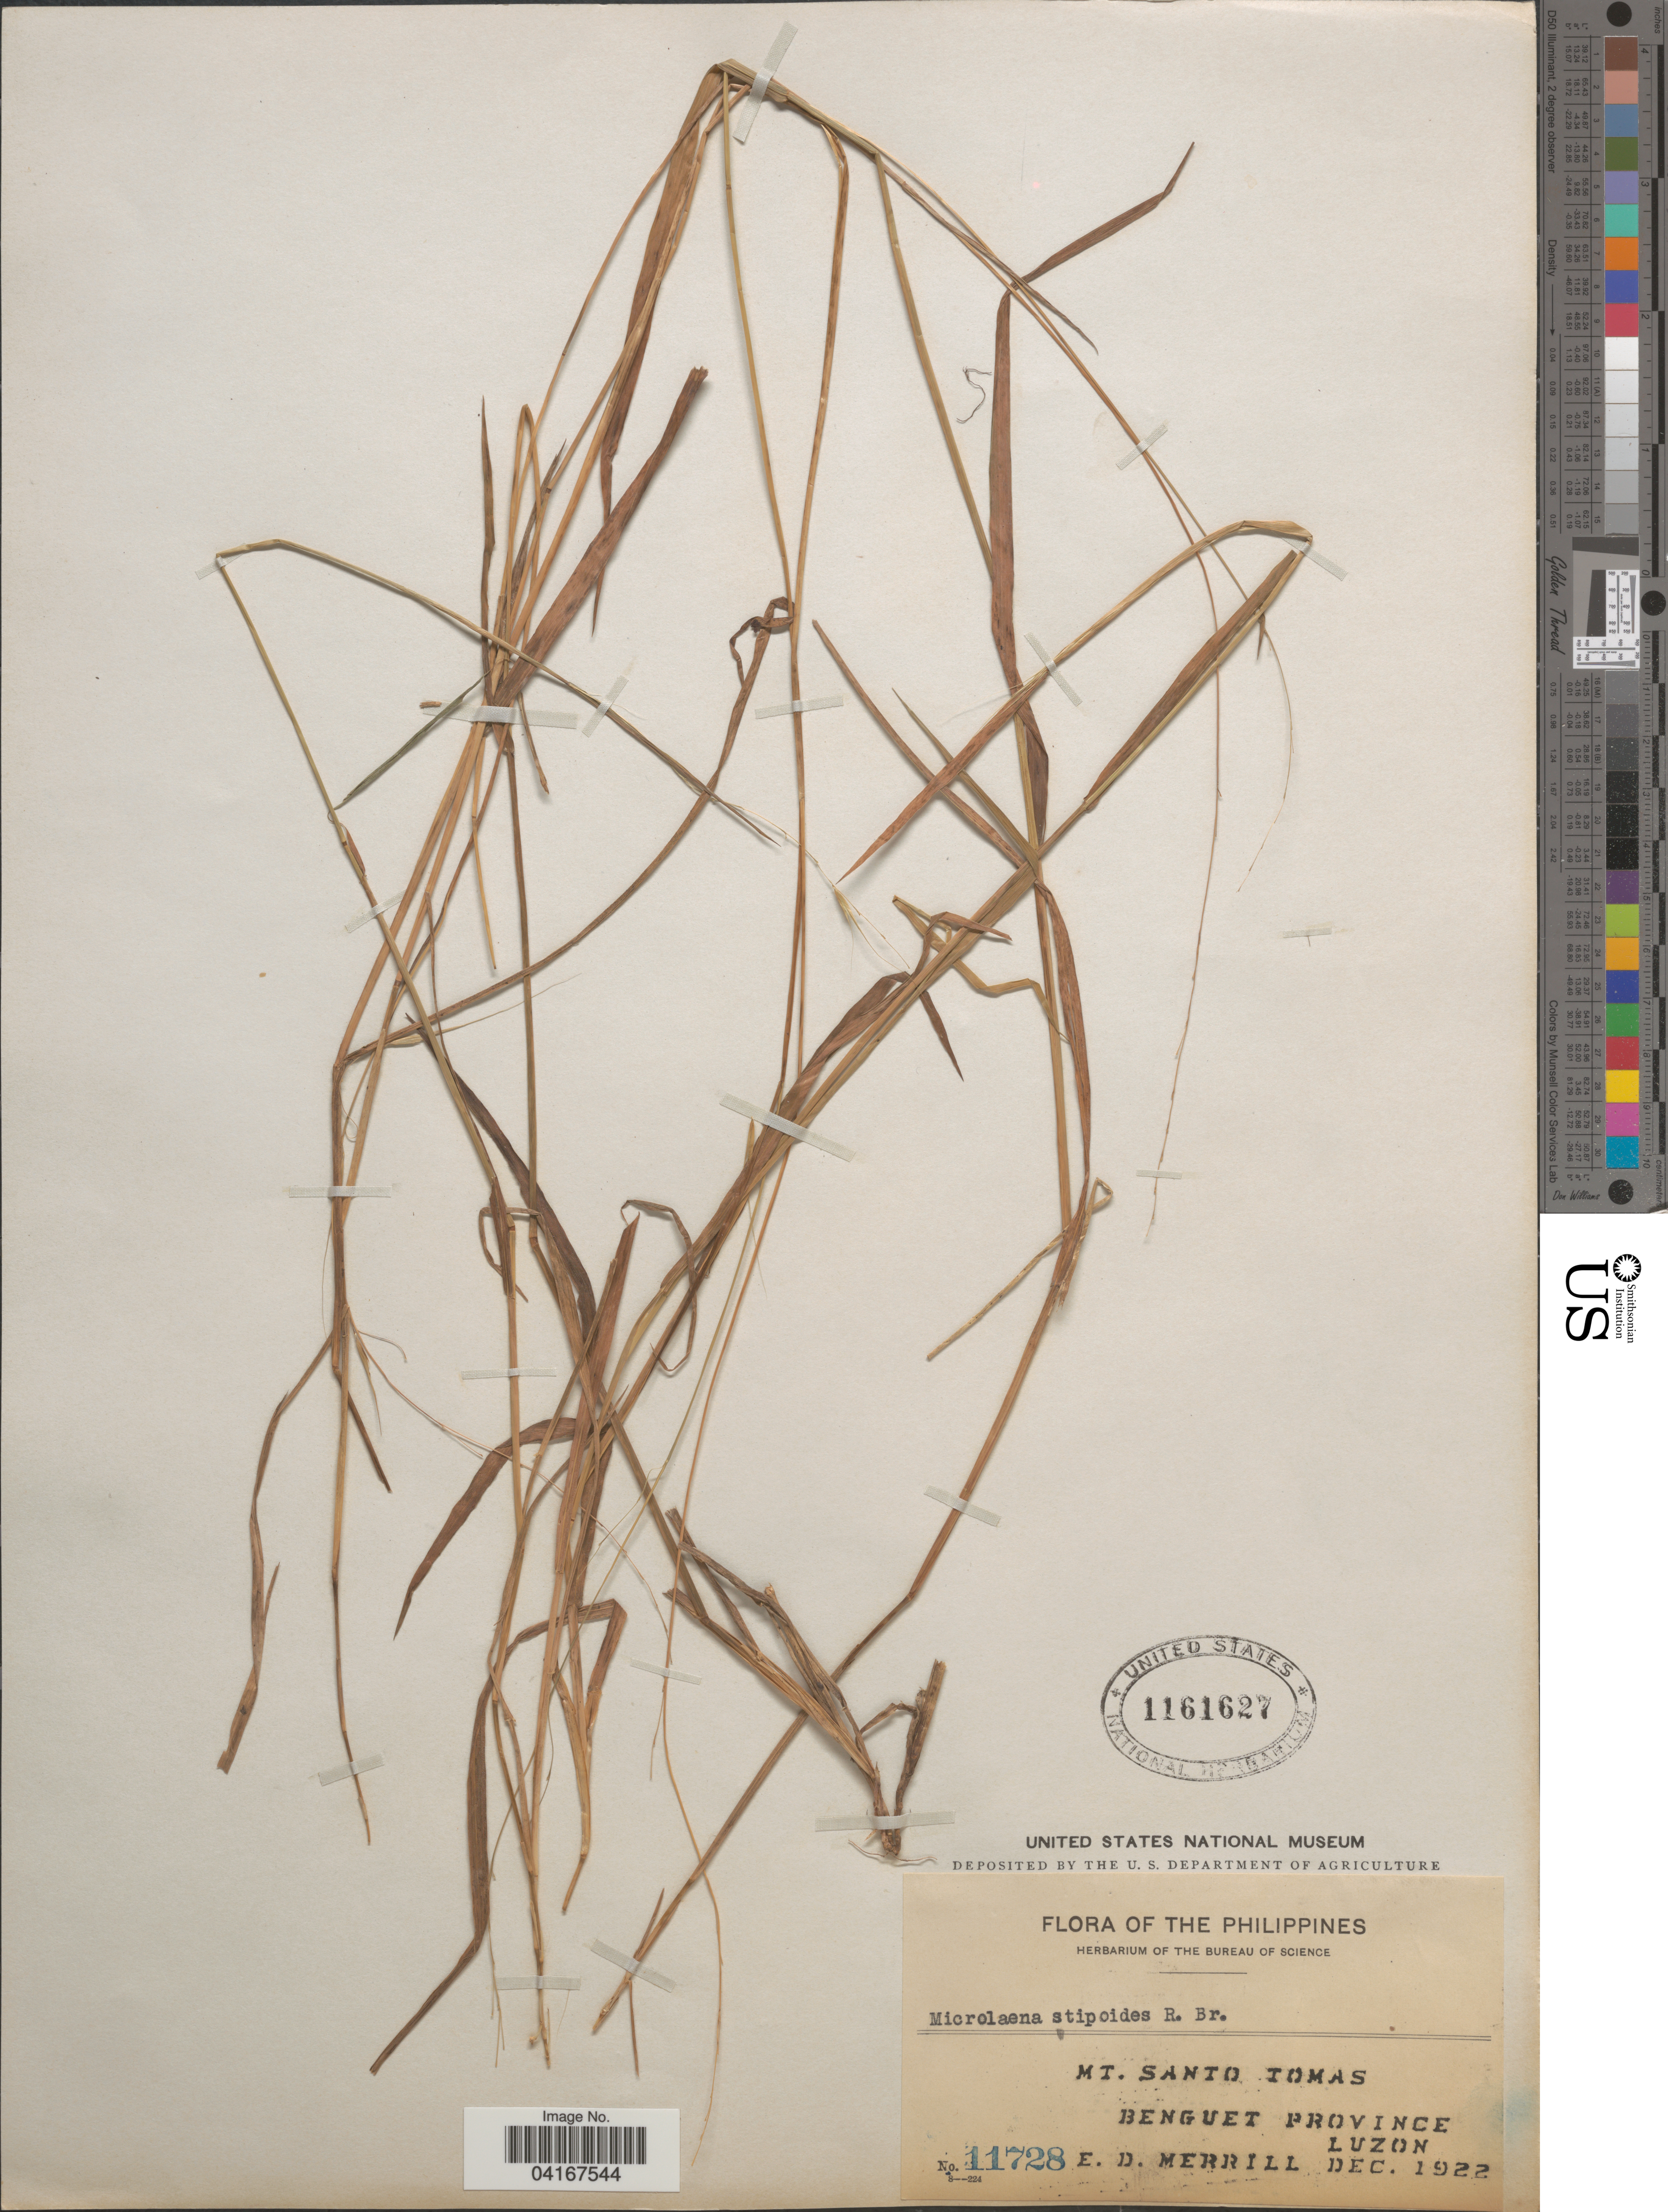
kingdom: Plantae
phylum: Tracheophyta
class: Liliopsida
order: Poales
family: Poaceae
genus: Microlaena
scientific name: Microlaena stipoides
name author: (Labill.) R. Br.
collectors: E. D. Merrill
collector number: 11728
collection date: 1922-12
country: Philippines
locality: Mt. Santo Tomas. Benguet Province. Luzon.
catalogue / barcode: US 1161627